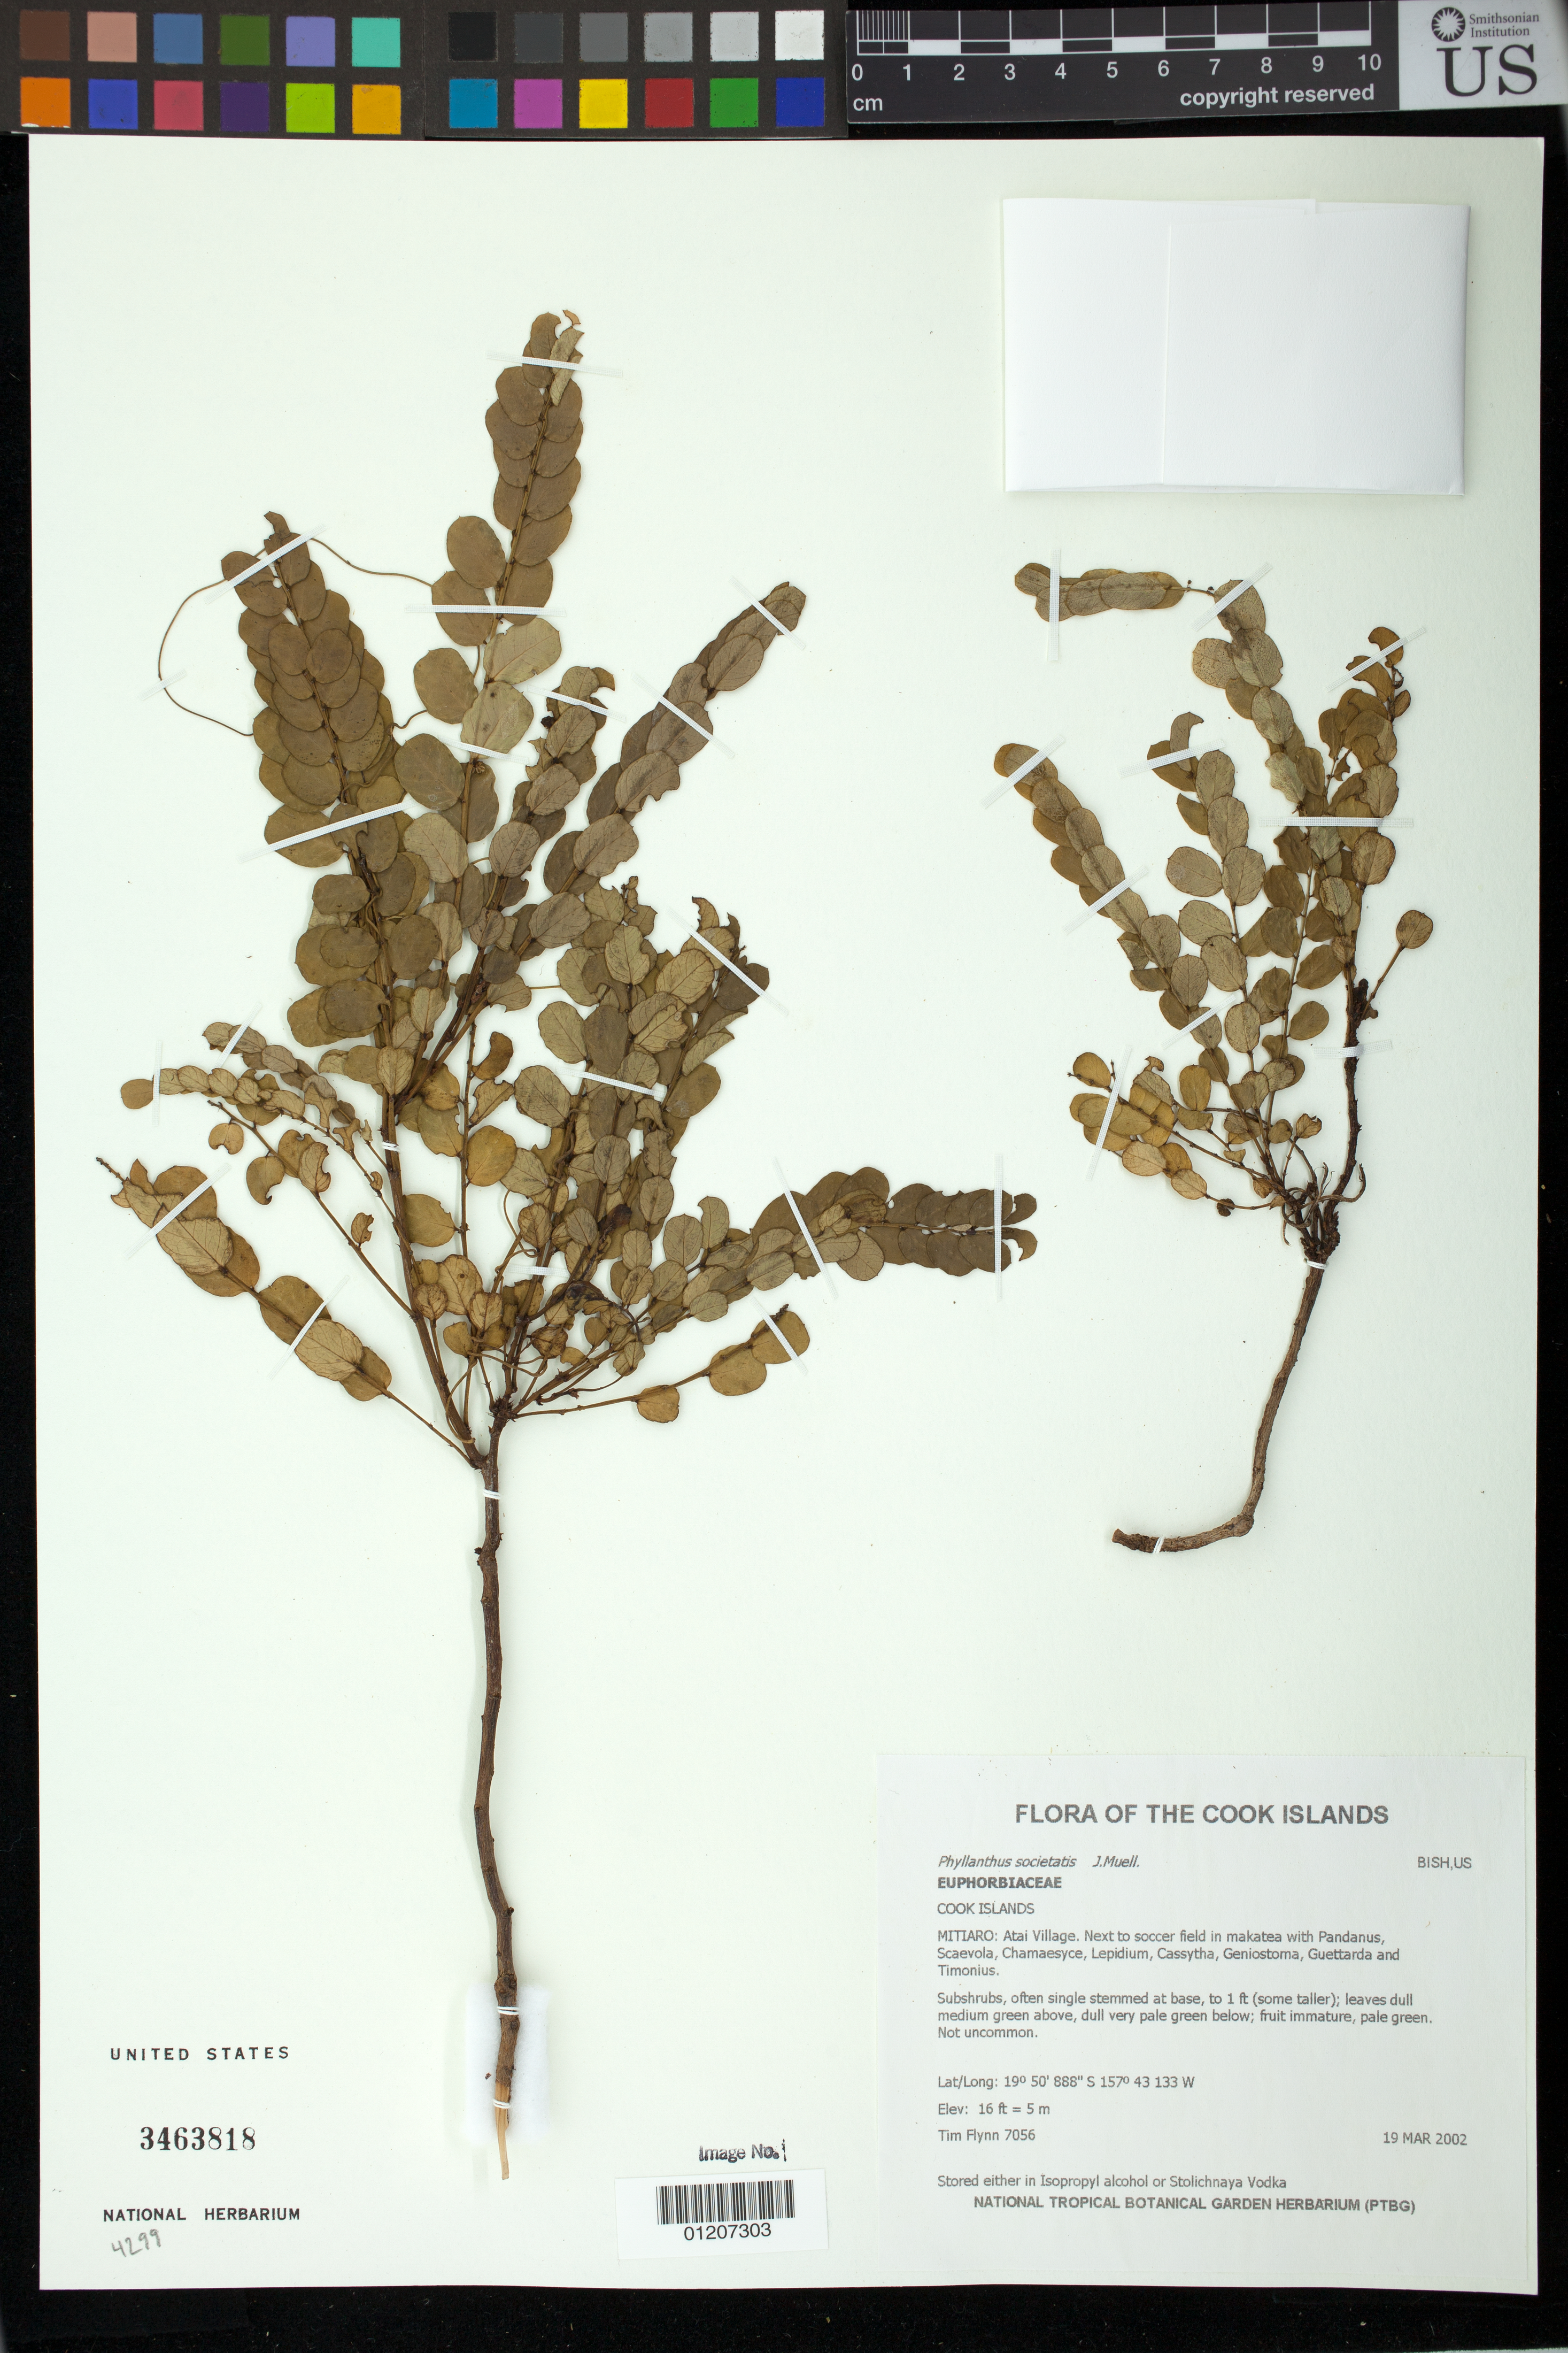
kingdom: Plantae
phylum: Tracheophyta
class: Magnoliopsida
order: Malpighiales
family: Phyllanthaceae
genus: Phyllanthus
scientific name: Phyllanthus societatis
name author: Müll. Arg.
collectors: T. W. Flynn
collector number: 7056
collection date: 2002-03-19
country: Cook Islands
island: Mitiaro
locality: Atai village, next to soccer field in Makatea.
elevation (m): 5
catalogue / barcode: US 3463818